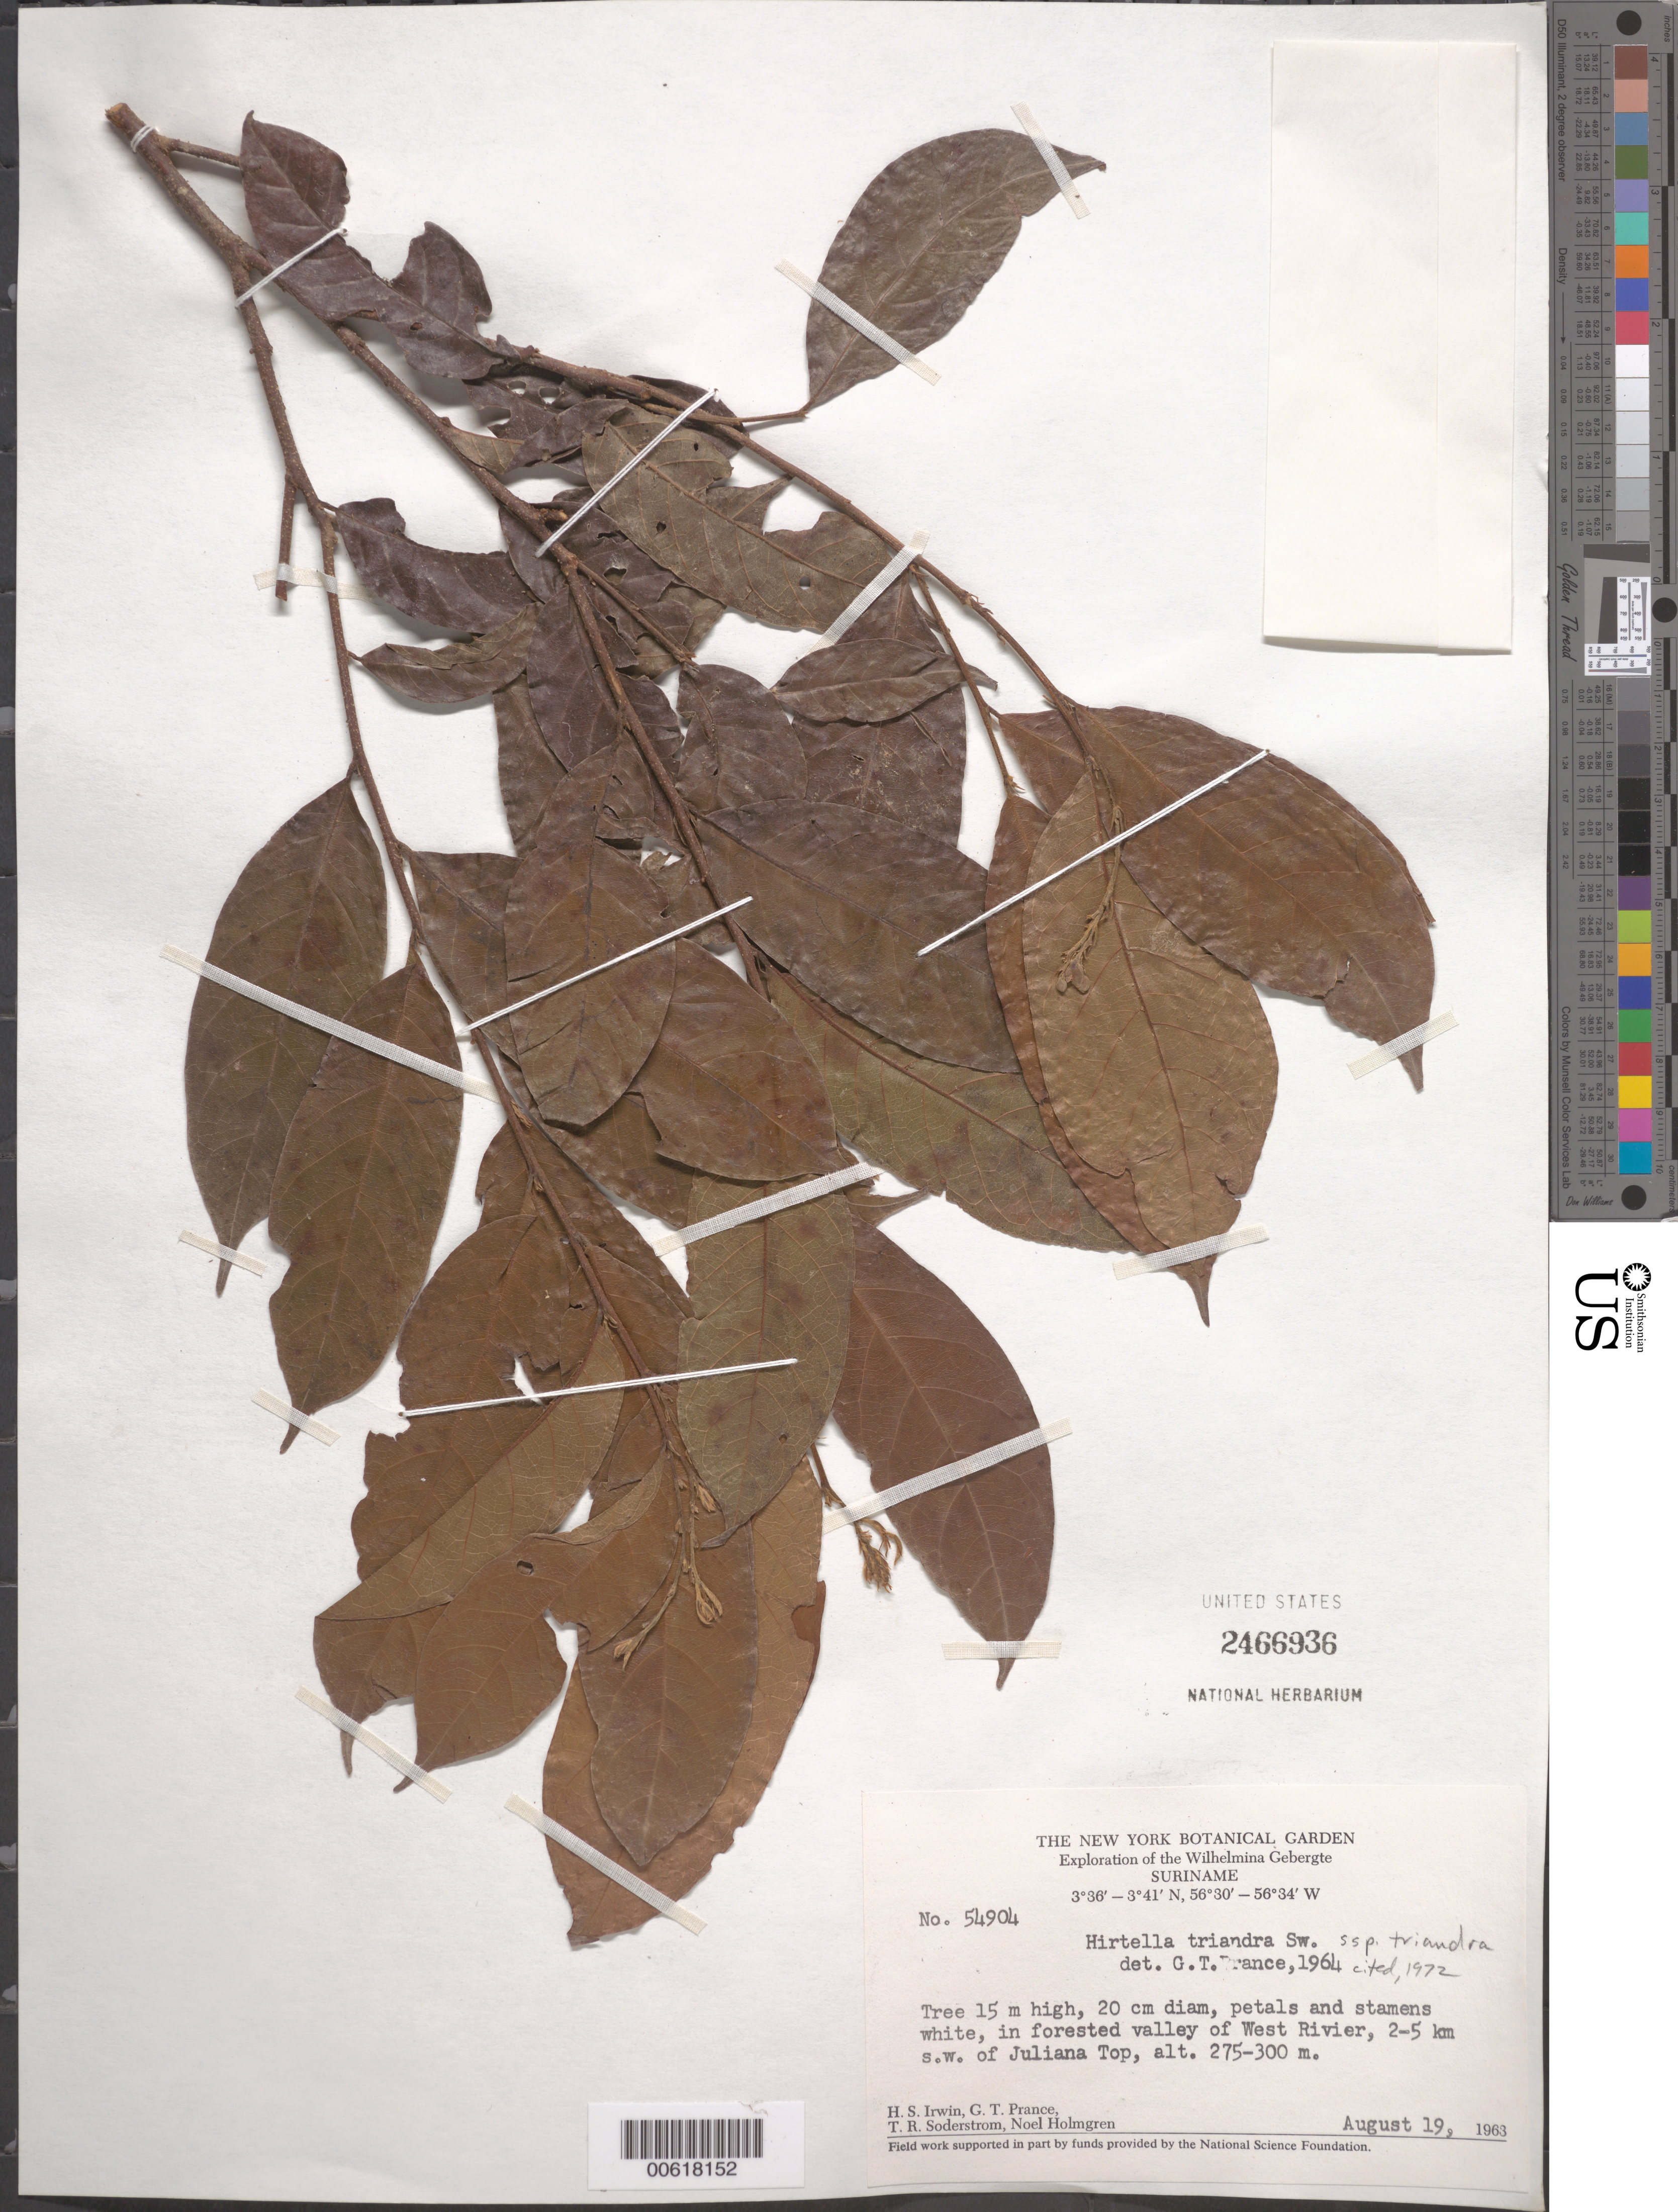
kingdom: Plantae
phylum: Tracheophyta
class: Magnoliopsida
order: Malpighiales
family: Chrysobalanaceae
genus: Hirtella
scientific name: Hirtella triandra subsp. triandra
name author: Sw.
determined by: Prance, G. T.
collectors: H. Irwin, G. T. Prance, T. R. Soderstrom & N. H. Holmgren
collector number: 54904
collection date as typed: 19-Aug-63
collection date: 1963-08-19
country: Suriname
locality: Juliana Top, 2-5 km SW of, in West R. valley, Wilhelmina Gebergte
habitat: Forested valley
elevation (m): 275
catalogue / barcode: US 2466936